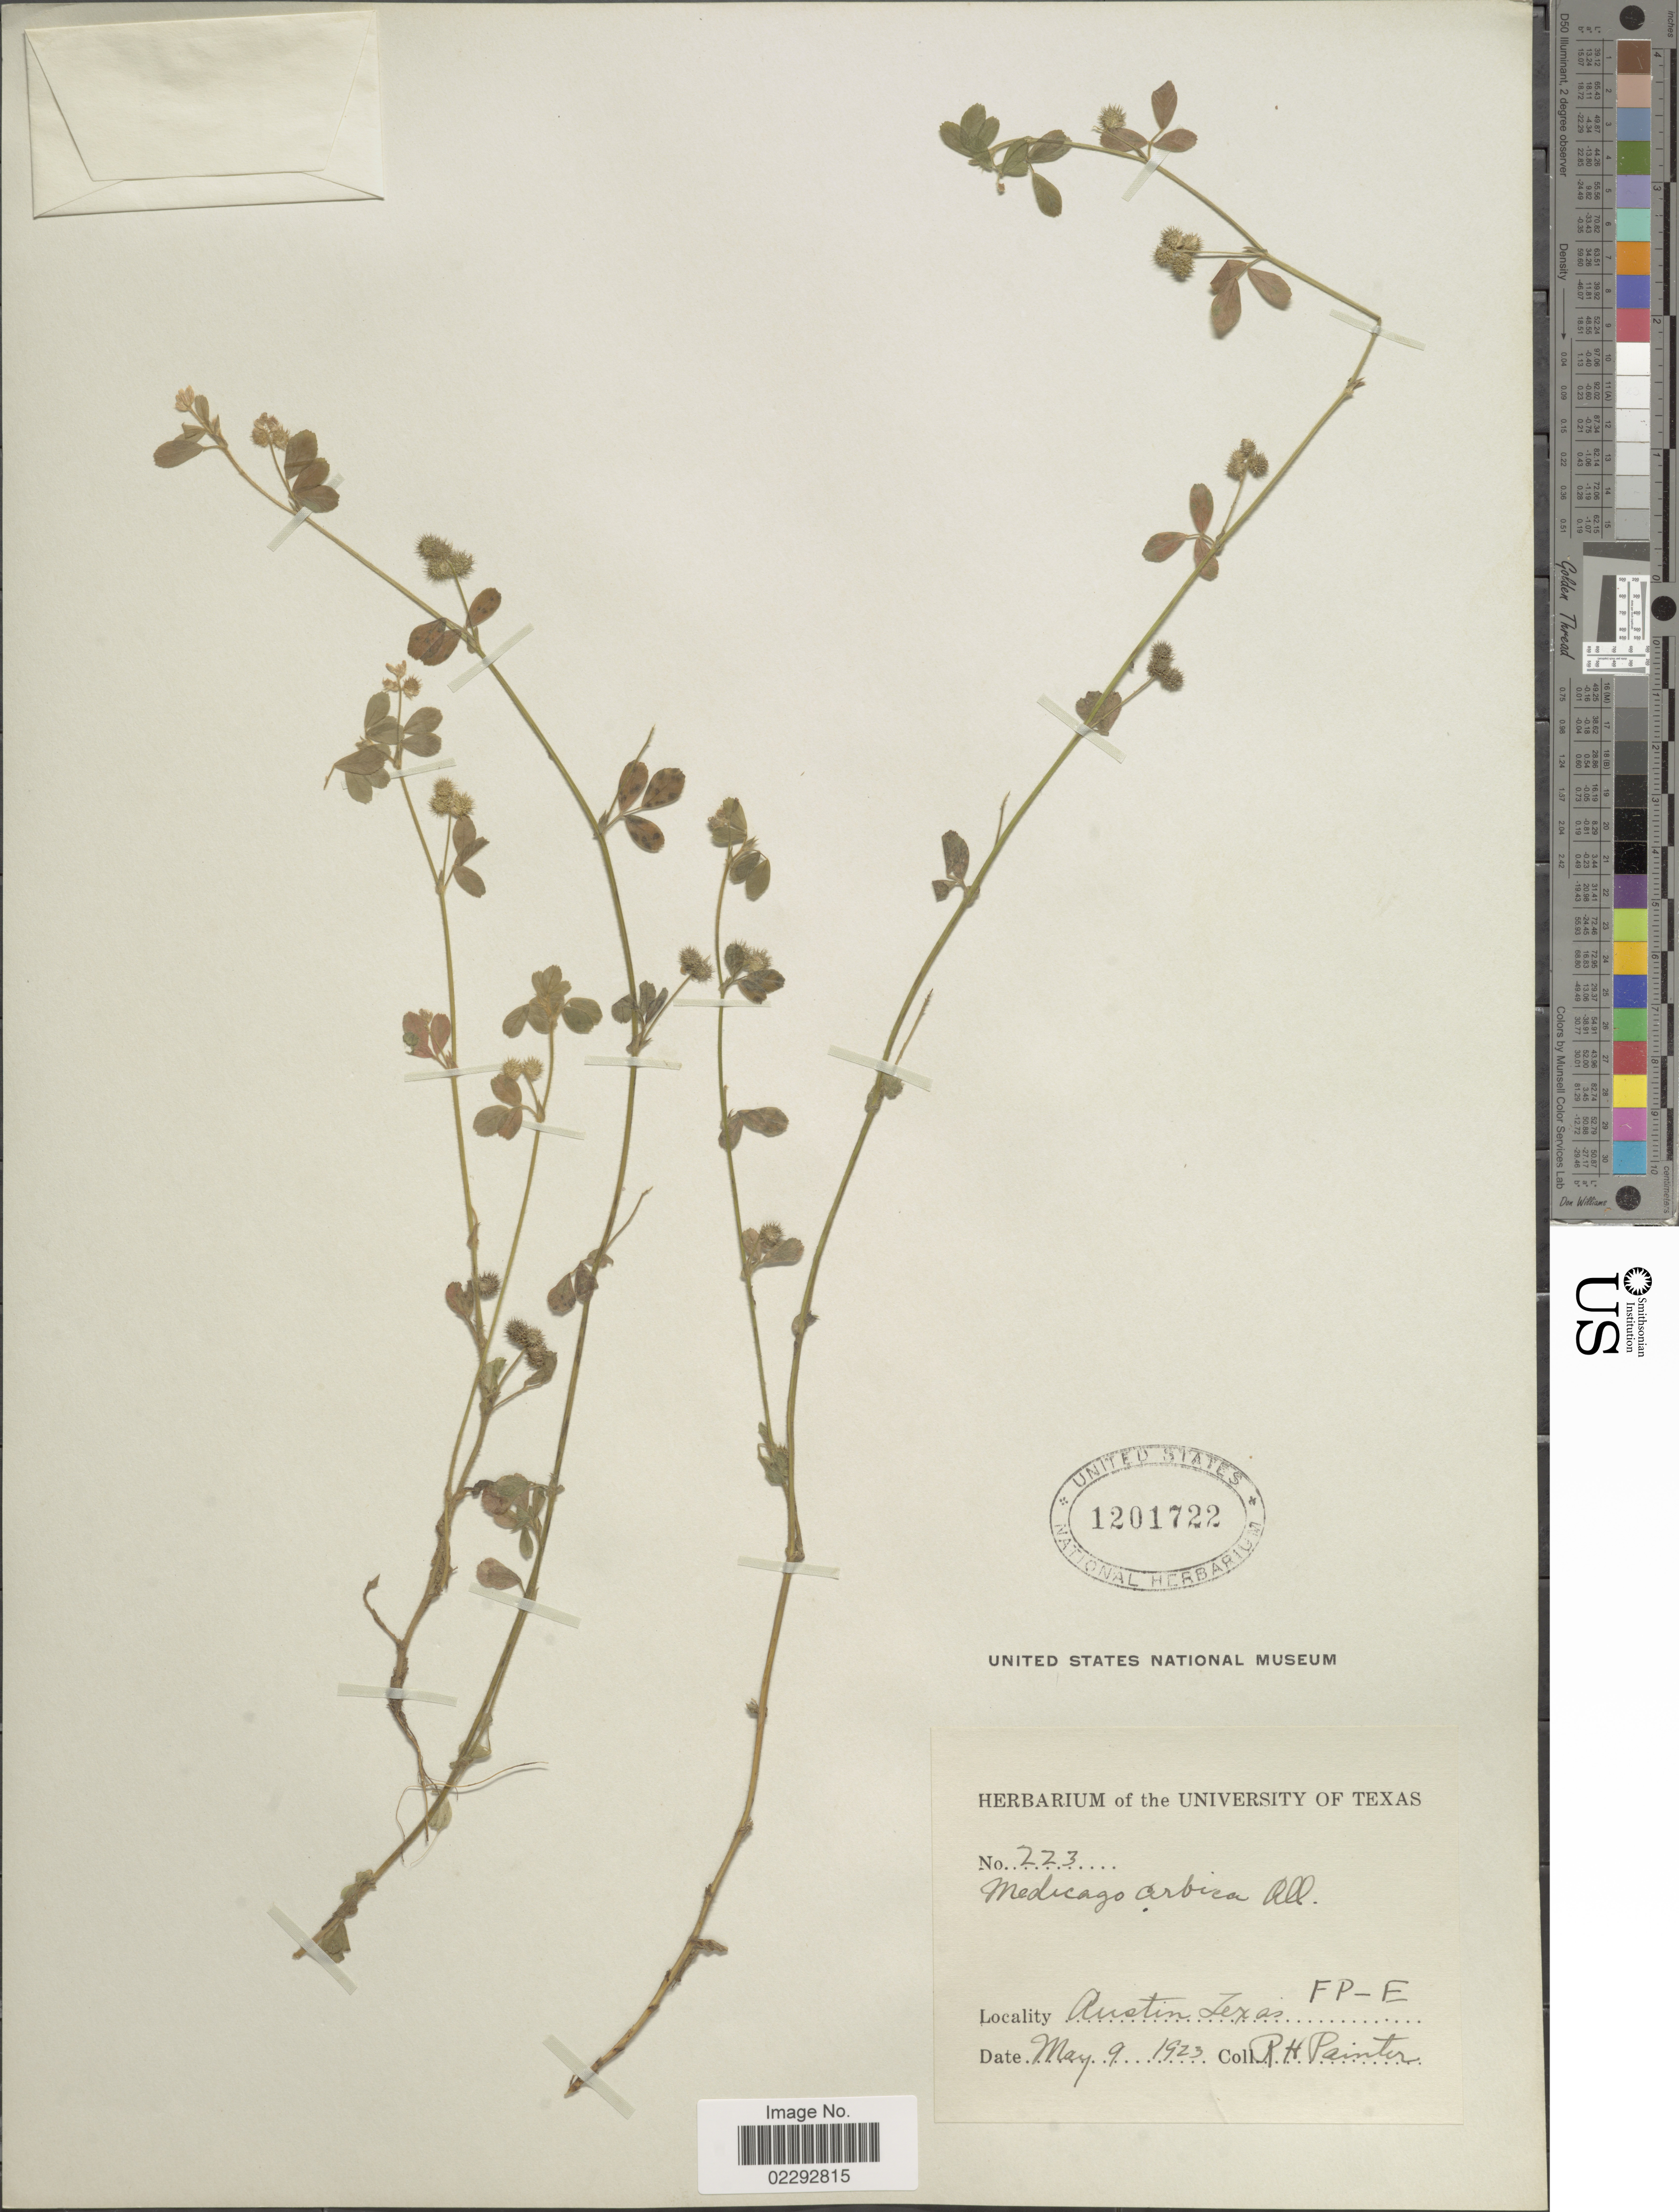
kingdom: Plantae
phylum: Tracheophyta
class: Magnoliopsida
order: Fabales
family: Fabaceae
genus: Medicago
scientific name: Medicago hispida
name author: Gaertn.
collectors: Painter, R. H.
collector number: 223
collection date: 1923-05-09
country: United States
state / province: Texas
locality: Austin Texas. FP-E.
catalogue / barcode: US 1201722